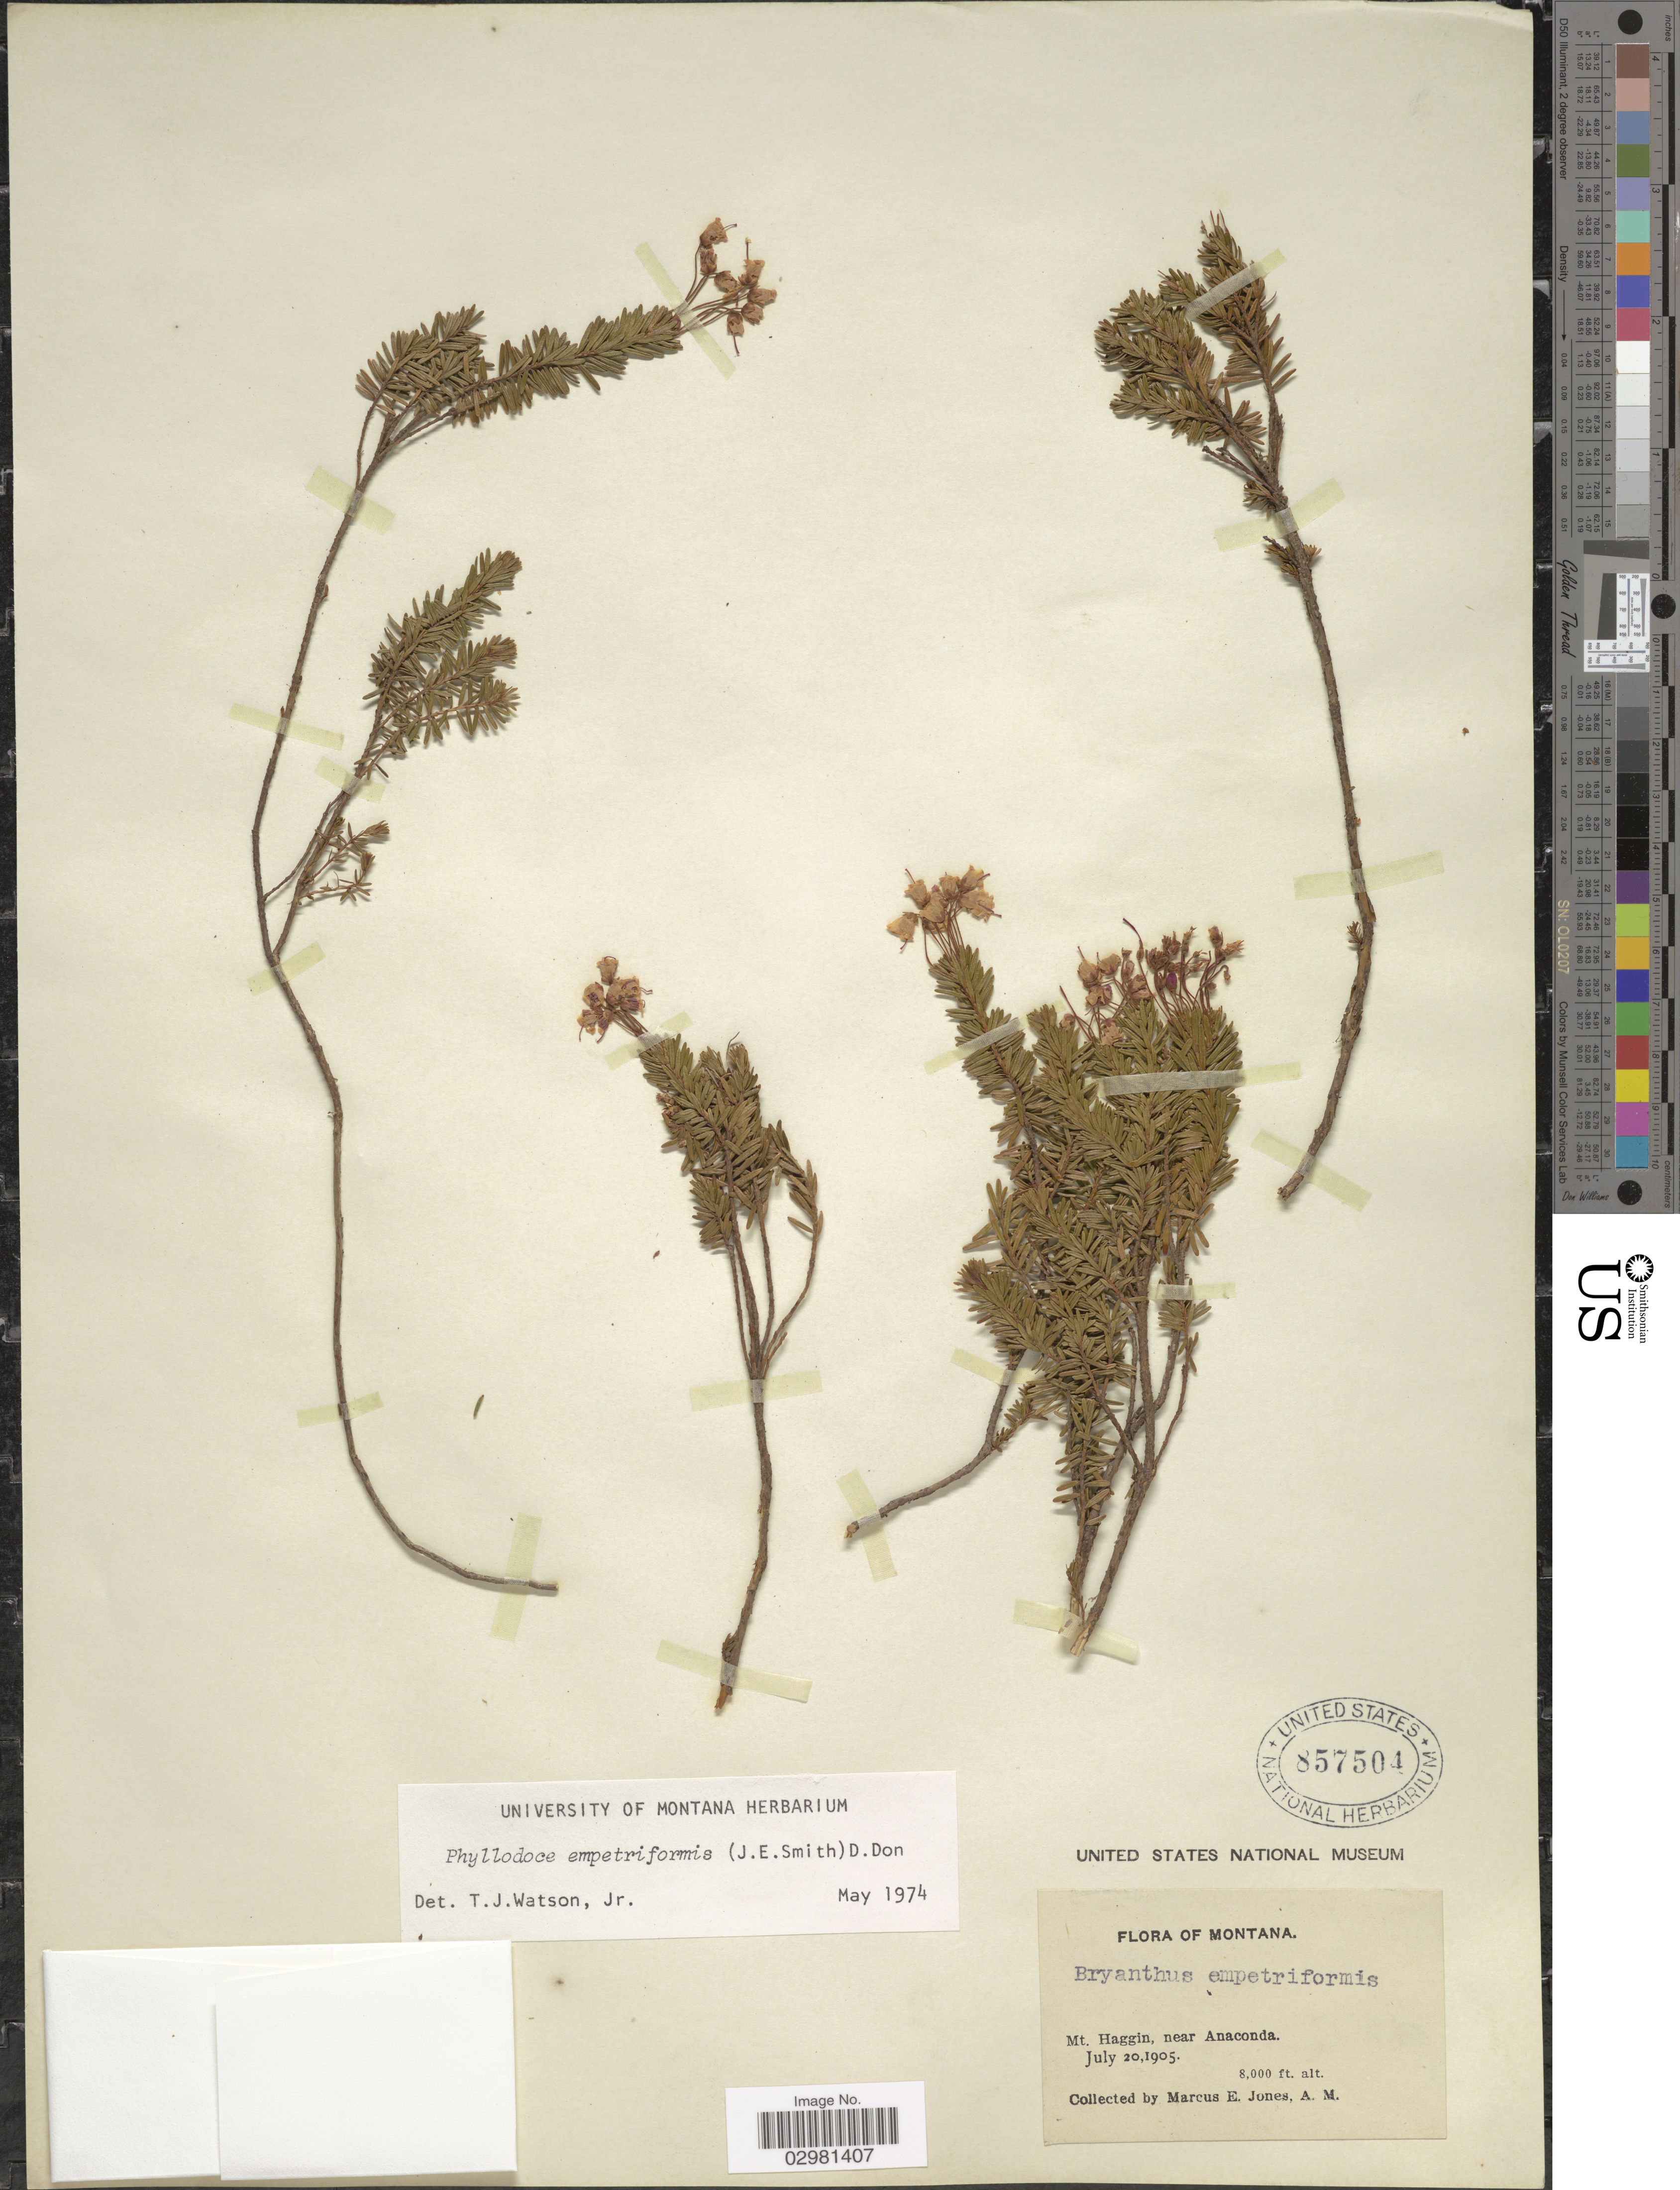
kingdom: Plantae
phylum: Tracheophyta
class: Magnoliopsida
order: Ericales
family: Ericaceae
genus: Phyllodoce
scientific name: Phyllodoce empetiformis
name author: (Small) D. Don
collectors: M. E. Jones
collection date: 1905-07-20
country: United States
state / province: Montana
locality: Mt. Haggin, near Anaconda.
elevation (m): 2438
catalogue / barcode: US 857504